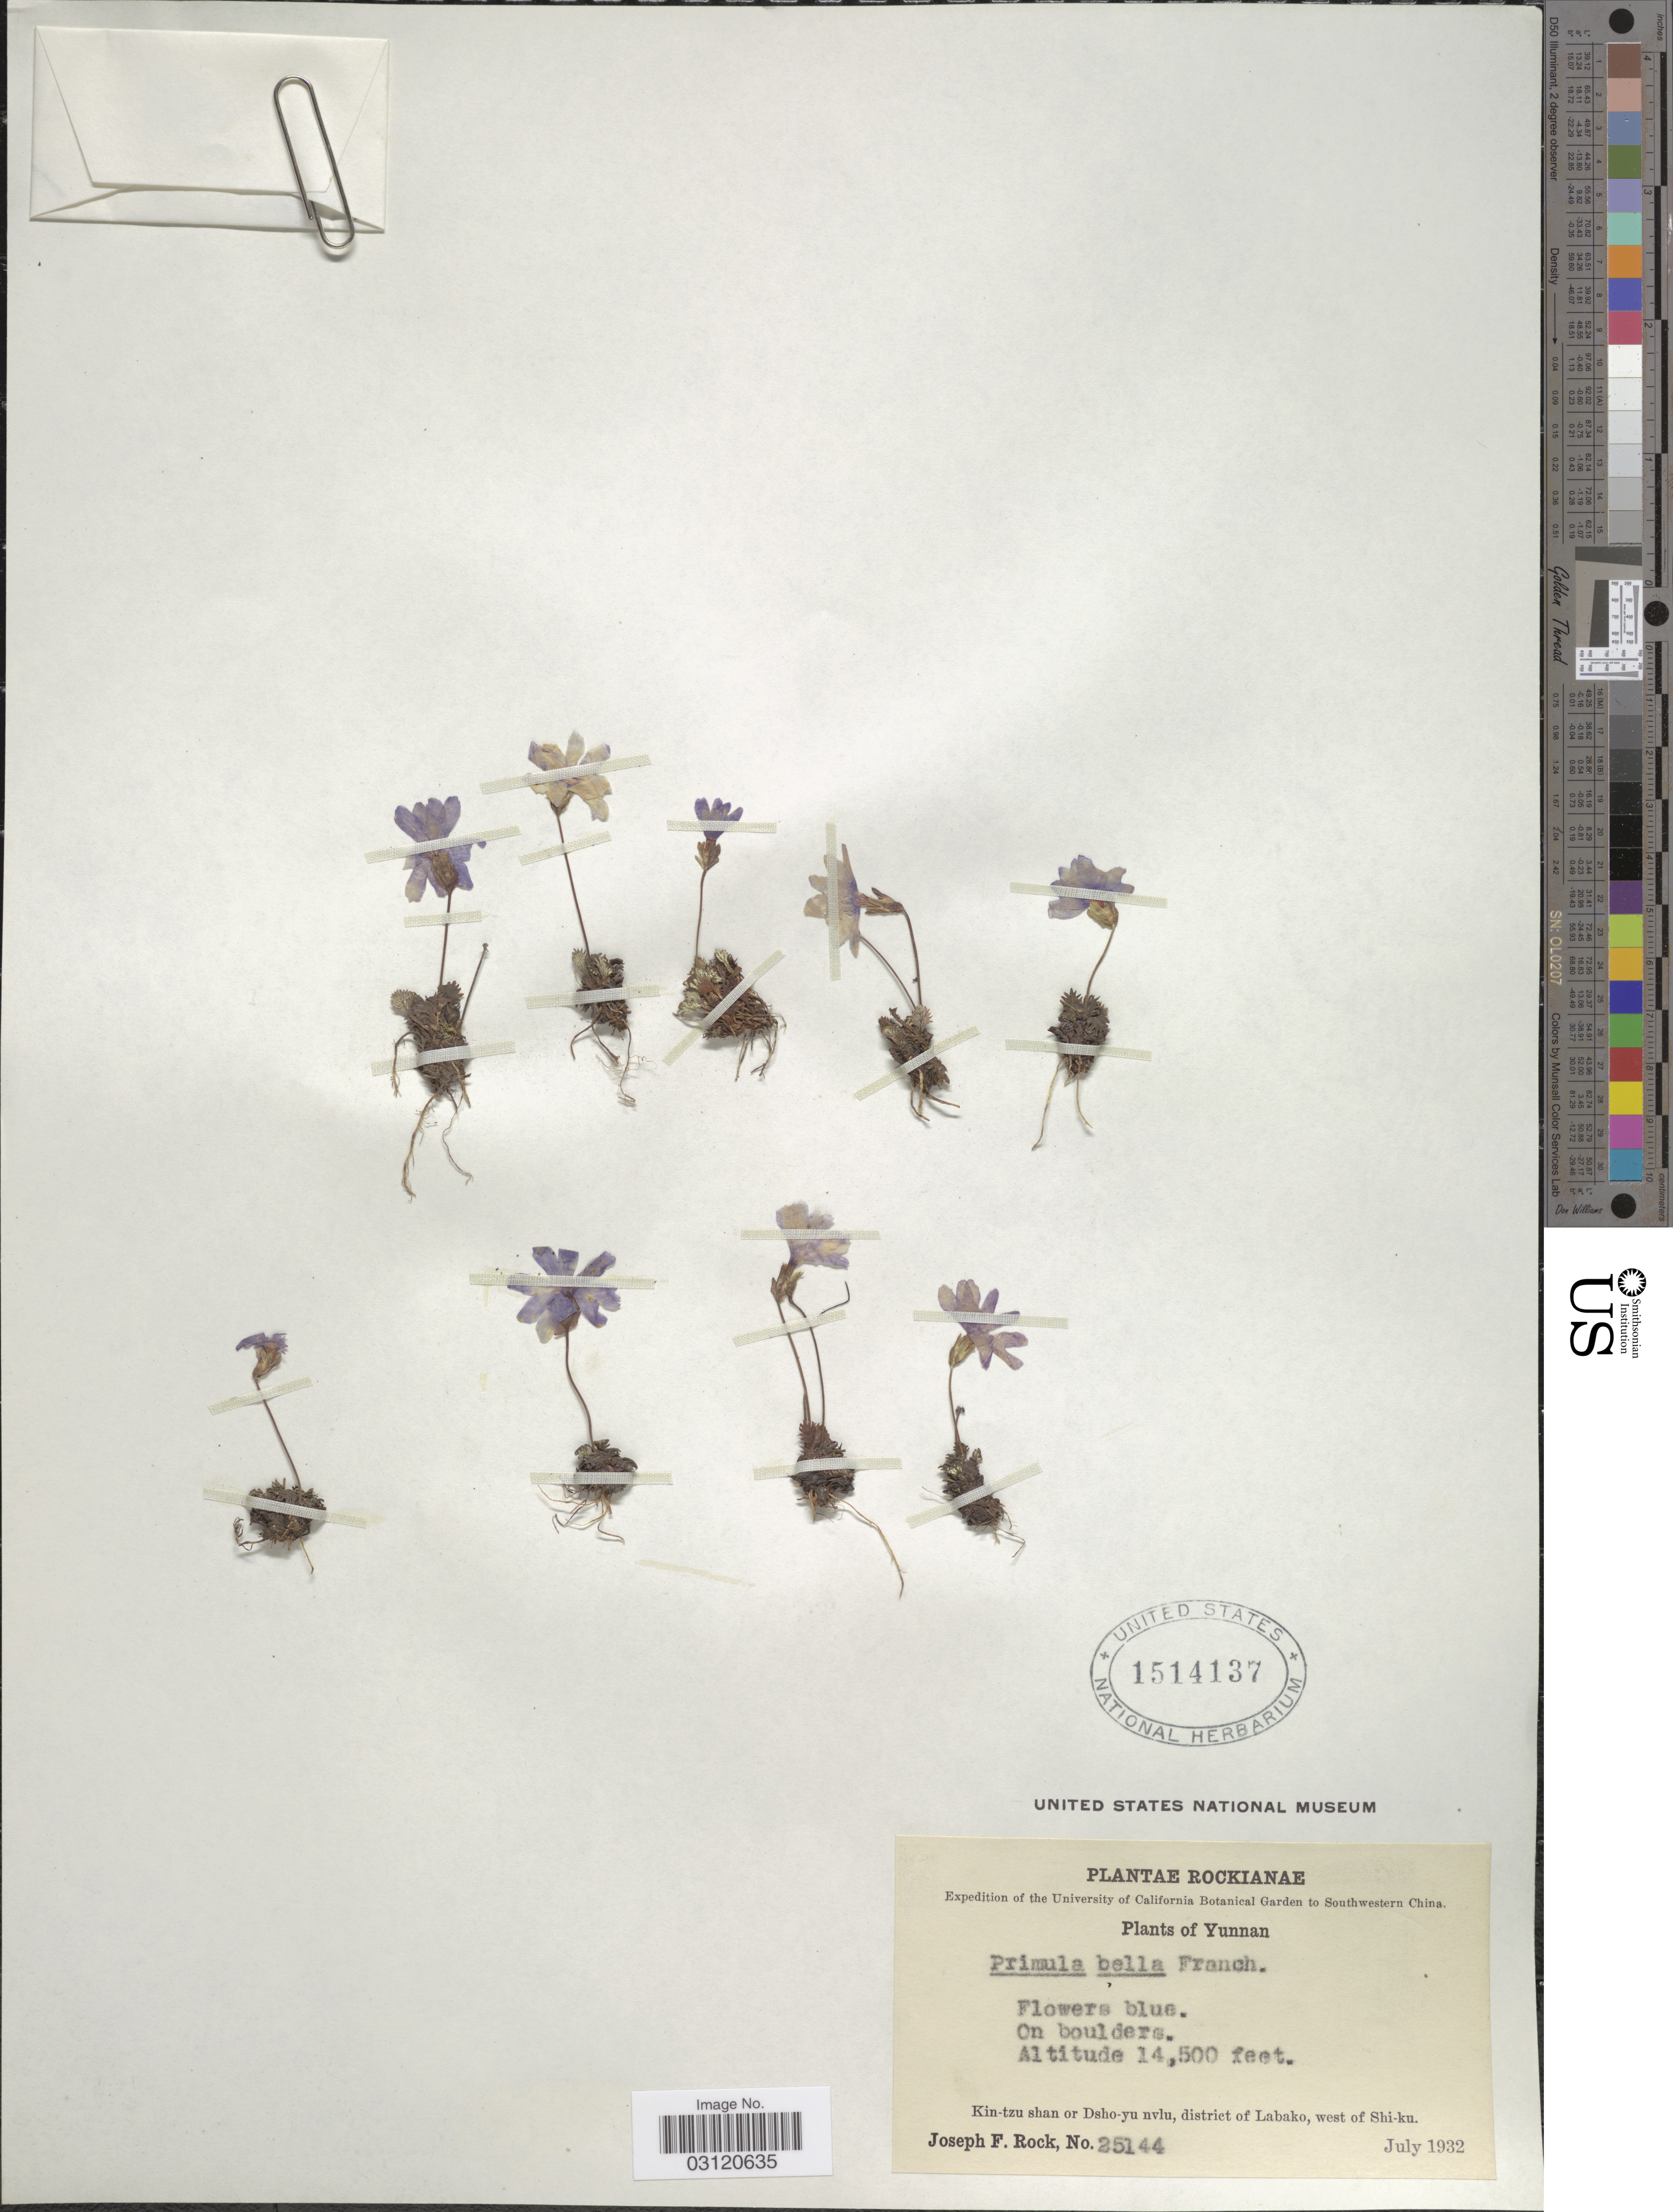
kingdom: Plantae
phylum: Tracheophyta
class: Magnoliopsida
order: Ericales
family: Primulaceae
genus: Primula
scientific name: Primula bella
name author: Franch.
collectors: J. F. Rock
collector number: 25144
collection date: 1932-07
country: China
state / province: Yunnan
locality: Southwestern China, Yunnan, Kin-tzu shan or Dsho-yu nviu, district of Labako, west of Shi-ku.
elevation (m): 4420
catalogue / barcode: US 1514137